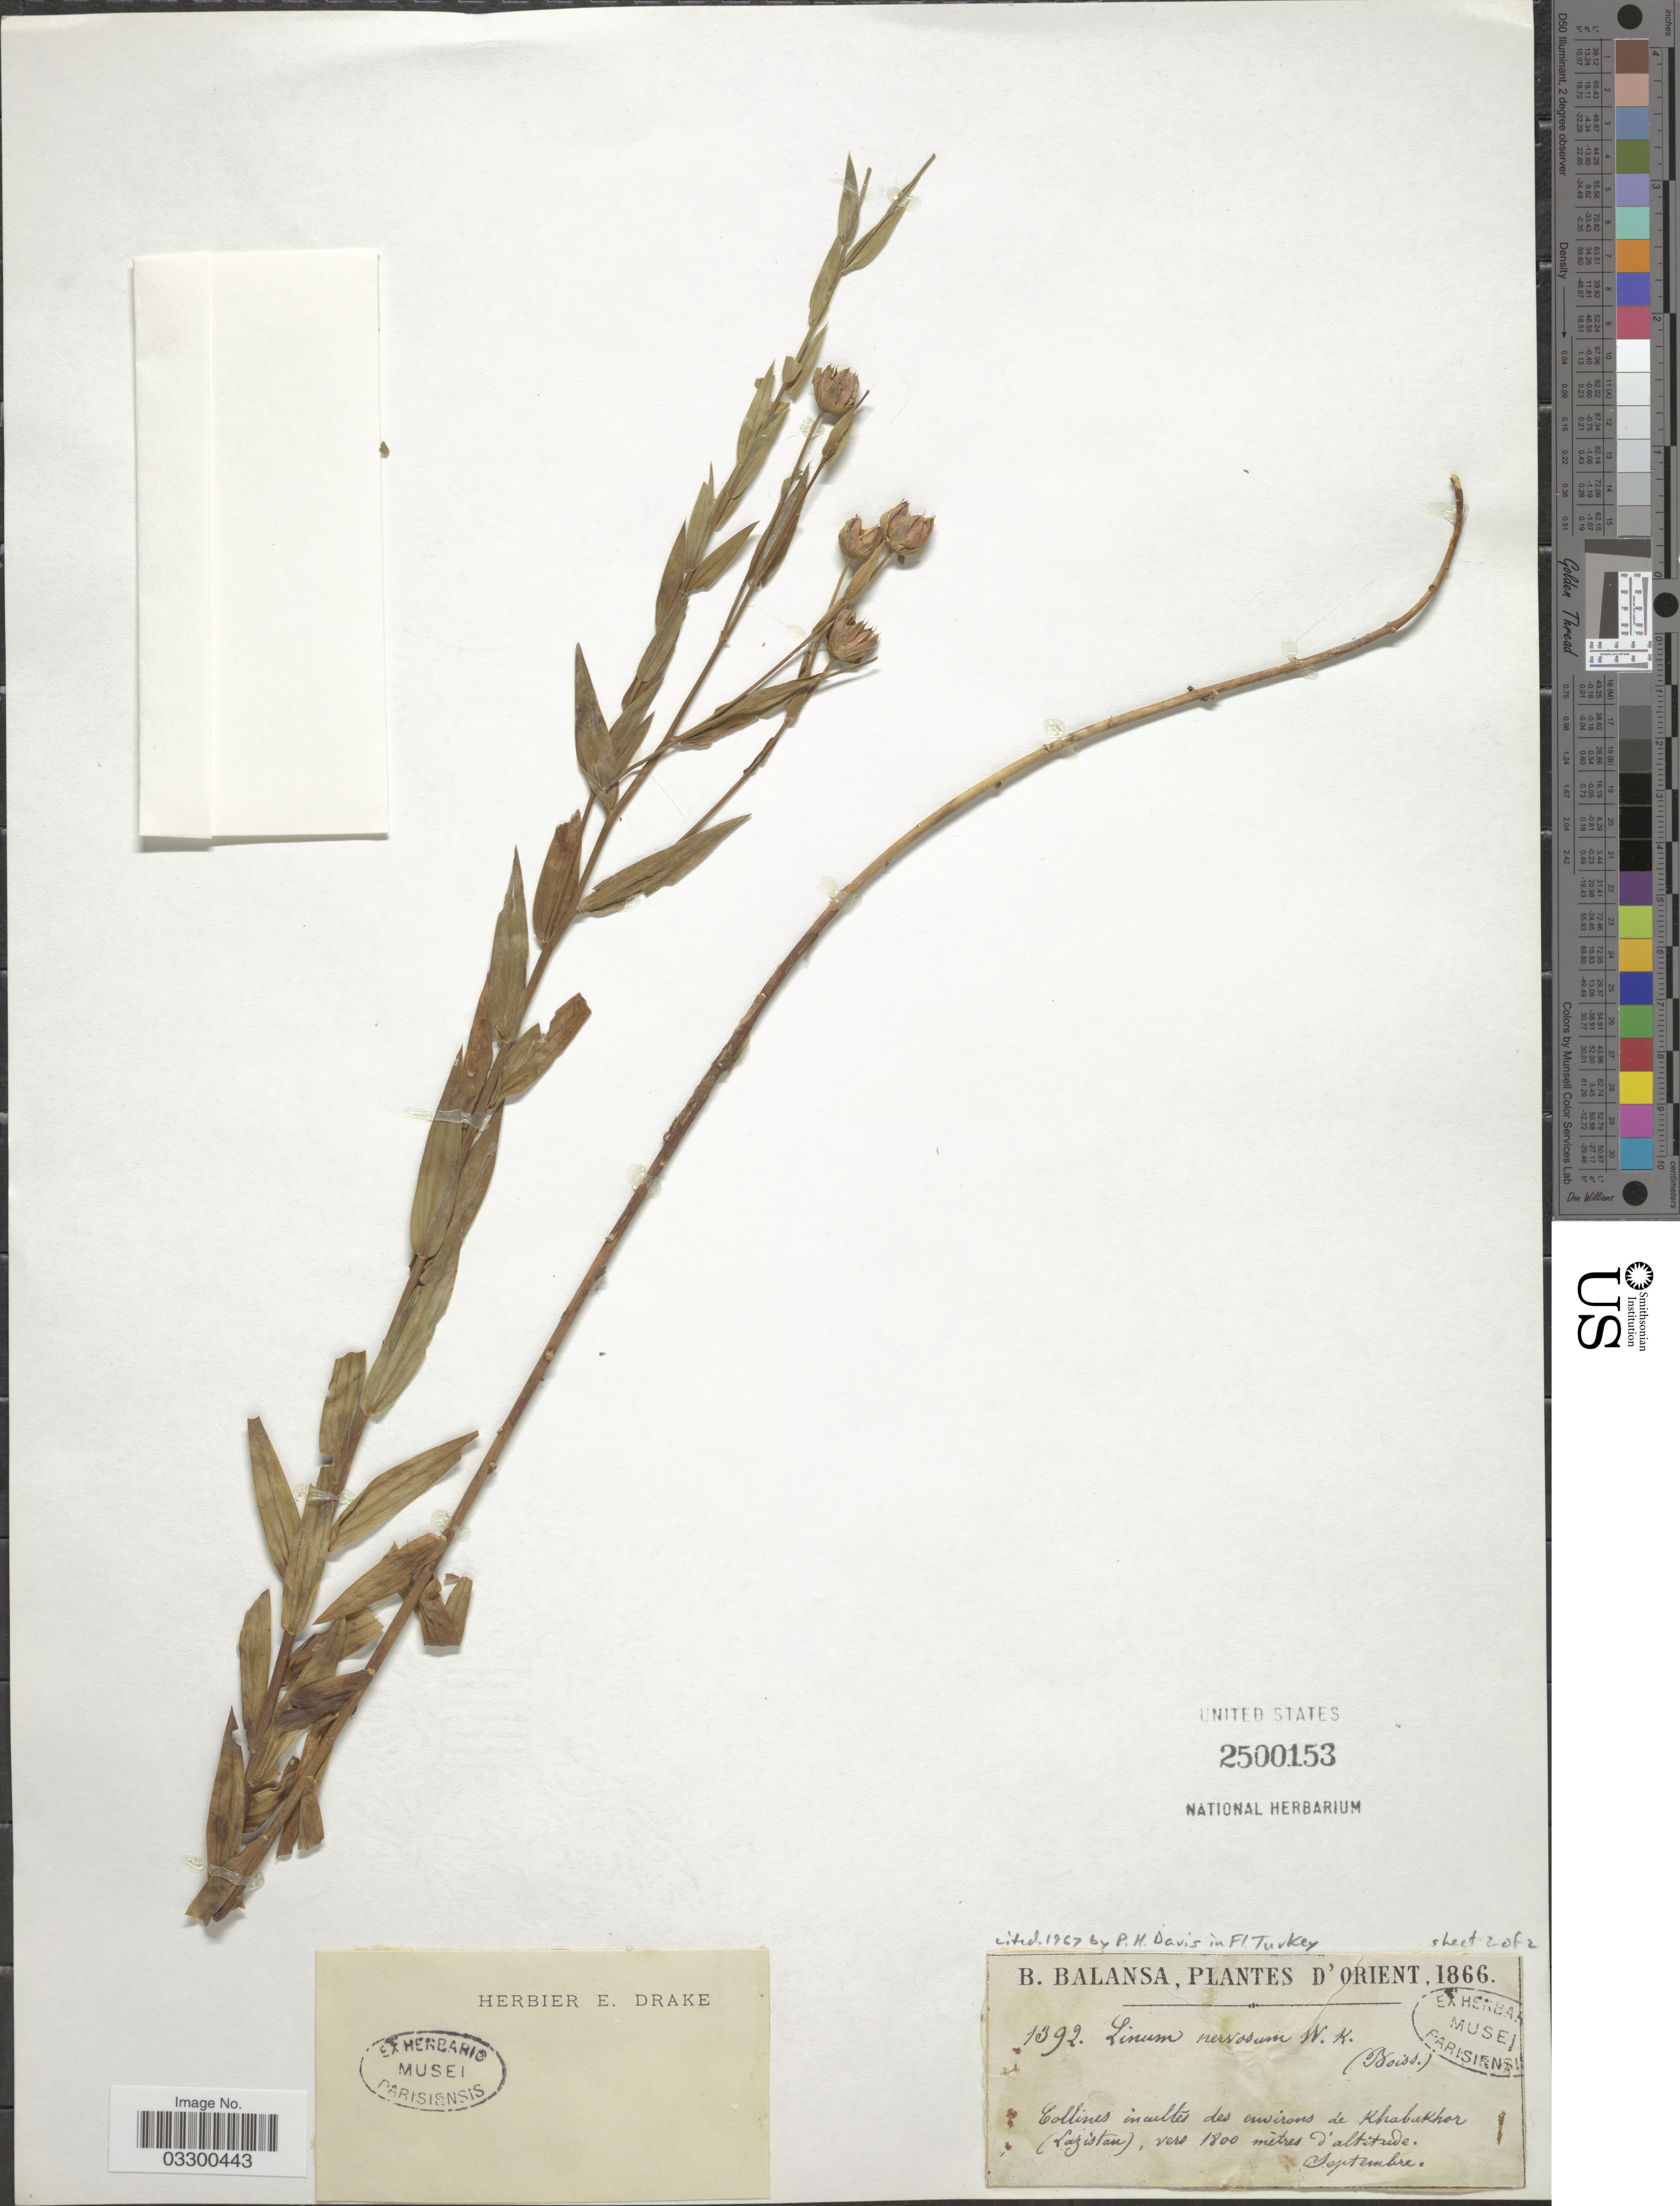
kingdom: Plantae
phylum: Tracheophyta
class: Magnoliopsida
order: Malpighiales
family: Linaceae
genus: Linum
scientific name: Linum nervosum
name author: Waldst. & Kit.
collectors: B. Balansa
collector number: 1392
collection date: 1866-09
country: Turkey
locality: D'Orient. Collines incultes des environs de Khabakhor (Lazistan).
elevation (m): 1800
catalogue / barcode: US 2500153